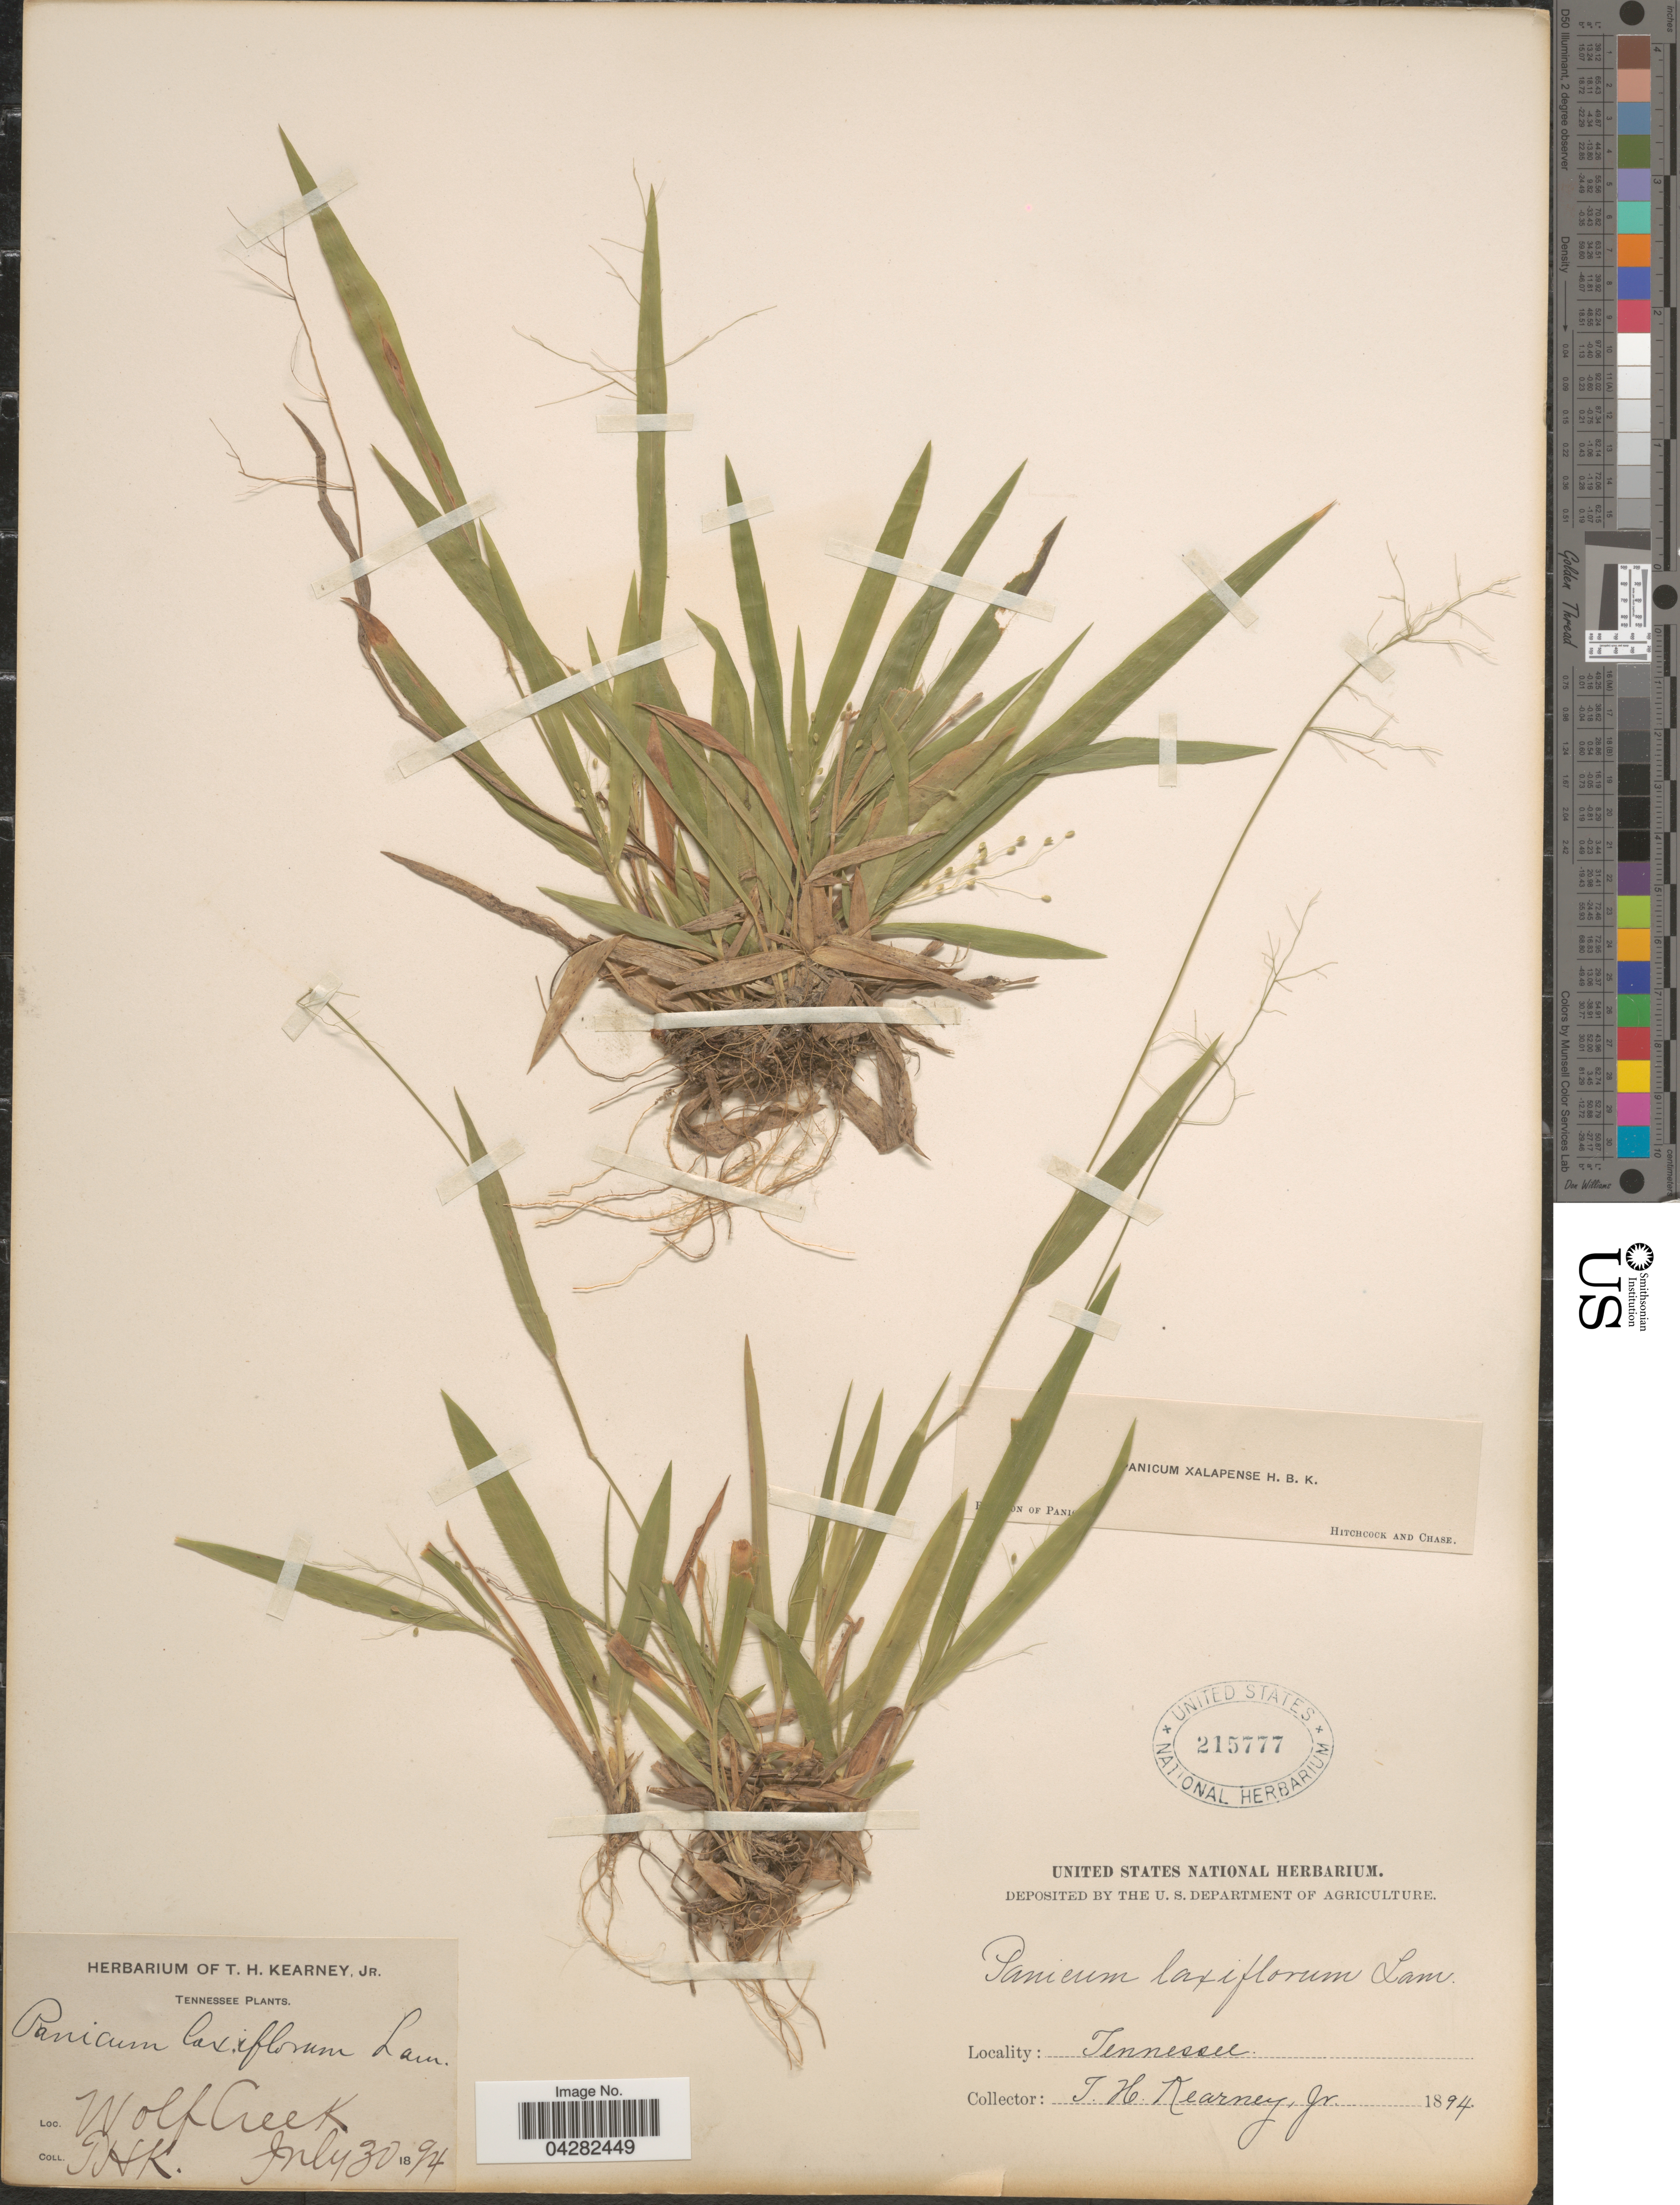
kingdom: Plantae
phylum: Tracheophyta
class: Liliopsida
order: Poales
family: Poaceae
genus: Dichanthelium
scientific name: Dichanthelium laxiflorum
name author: (Lam.) Gould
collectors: T. H. Kearney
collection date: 1894-07-30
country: United States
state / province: Tennessee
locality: Wolf Creek.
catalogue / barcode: US 215777